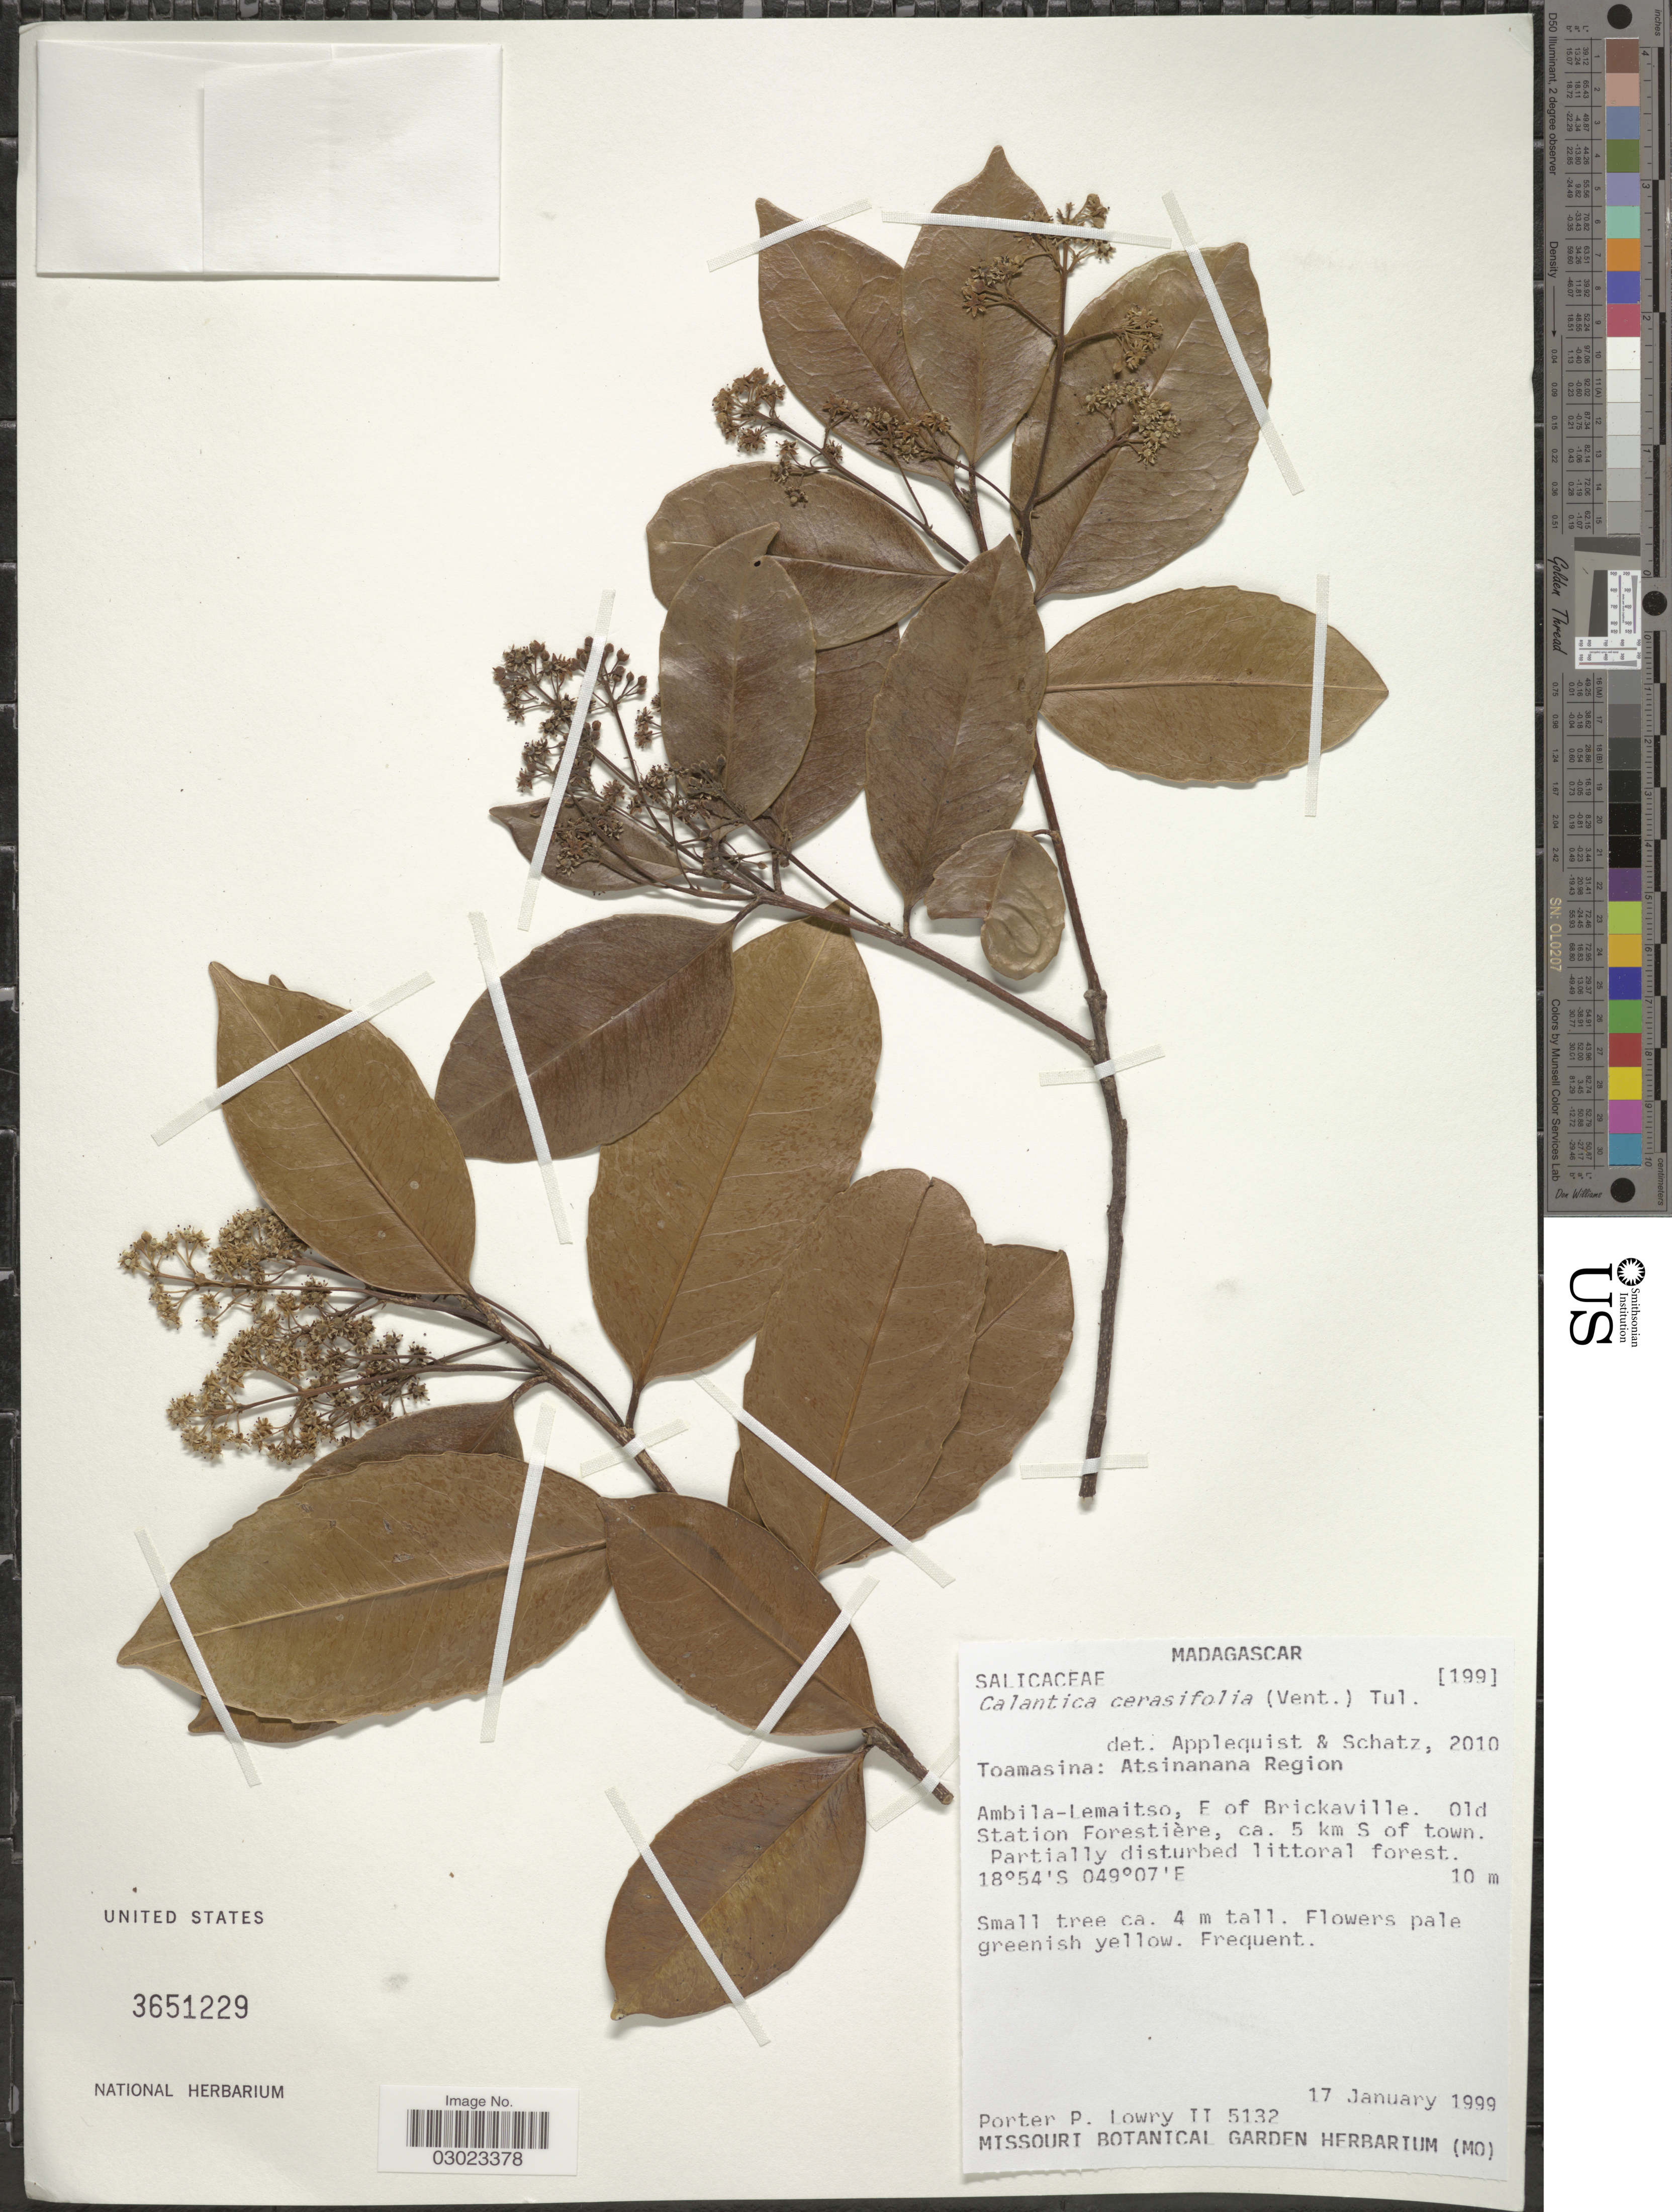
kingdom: Plantae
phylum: Tracheophyta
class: Magnoliopsida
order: Malpighiales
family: Salicaceae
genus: Calantica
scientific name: Calantica cerasifolia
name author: (Vent.) Tul.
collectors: P. P. Lowry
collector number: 5132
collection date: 1999-01-17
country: Madagascar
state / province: Atsinanana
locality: Atsinanana Region, Ambila-Lemaitso, E of Brickaville. Old Station Forestière, ca. 5 km S of town.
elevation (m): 10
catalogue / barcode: US 3651229